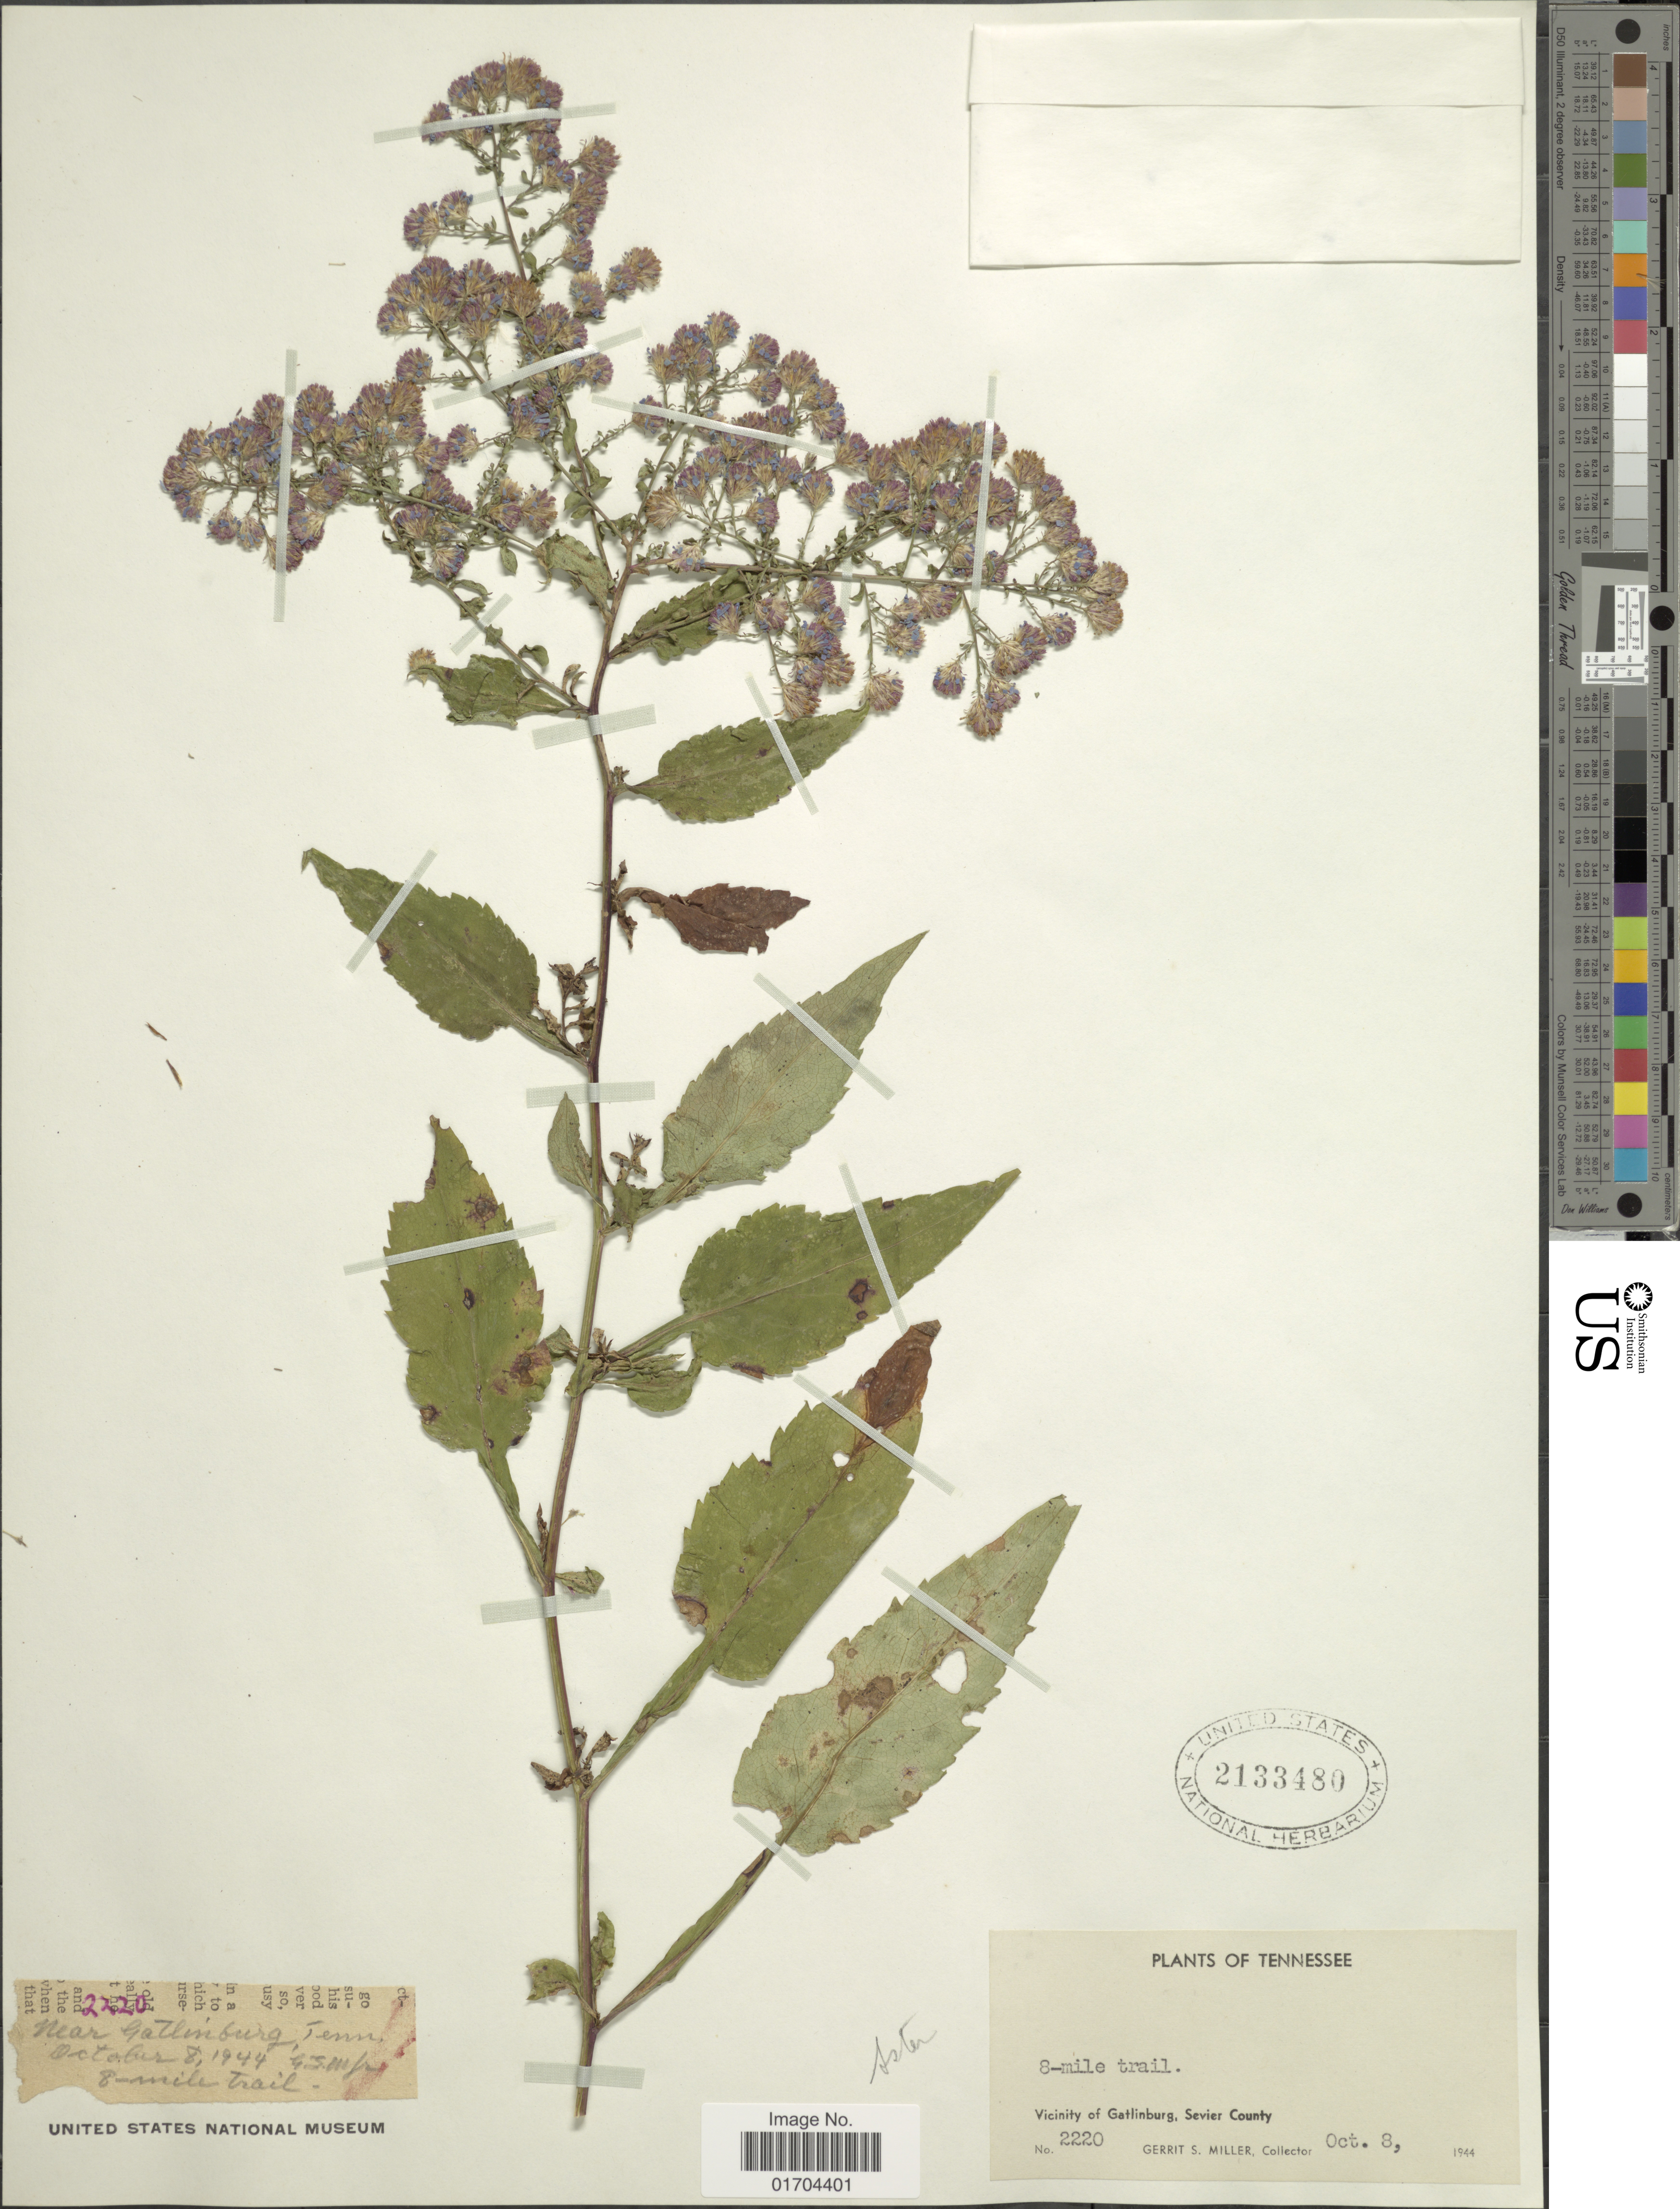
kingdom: Plantae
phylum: Tracheophyta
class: Magnoliopsida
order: Asterales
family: Asteraceae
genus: Symphyotrichum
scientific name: Symphyotrichum sp.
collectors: G. S. Miller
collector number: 2220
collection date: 1944-10-08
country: United States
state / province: Tennessee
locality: Vicinity of Gatlinburg, Sevier County, near Gatlinburg, Tenn.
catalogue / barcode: US 2133480